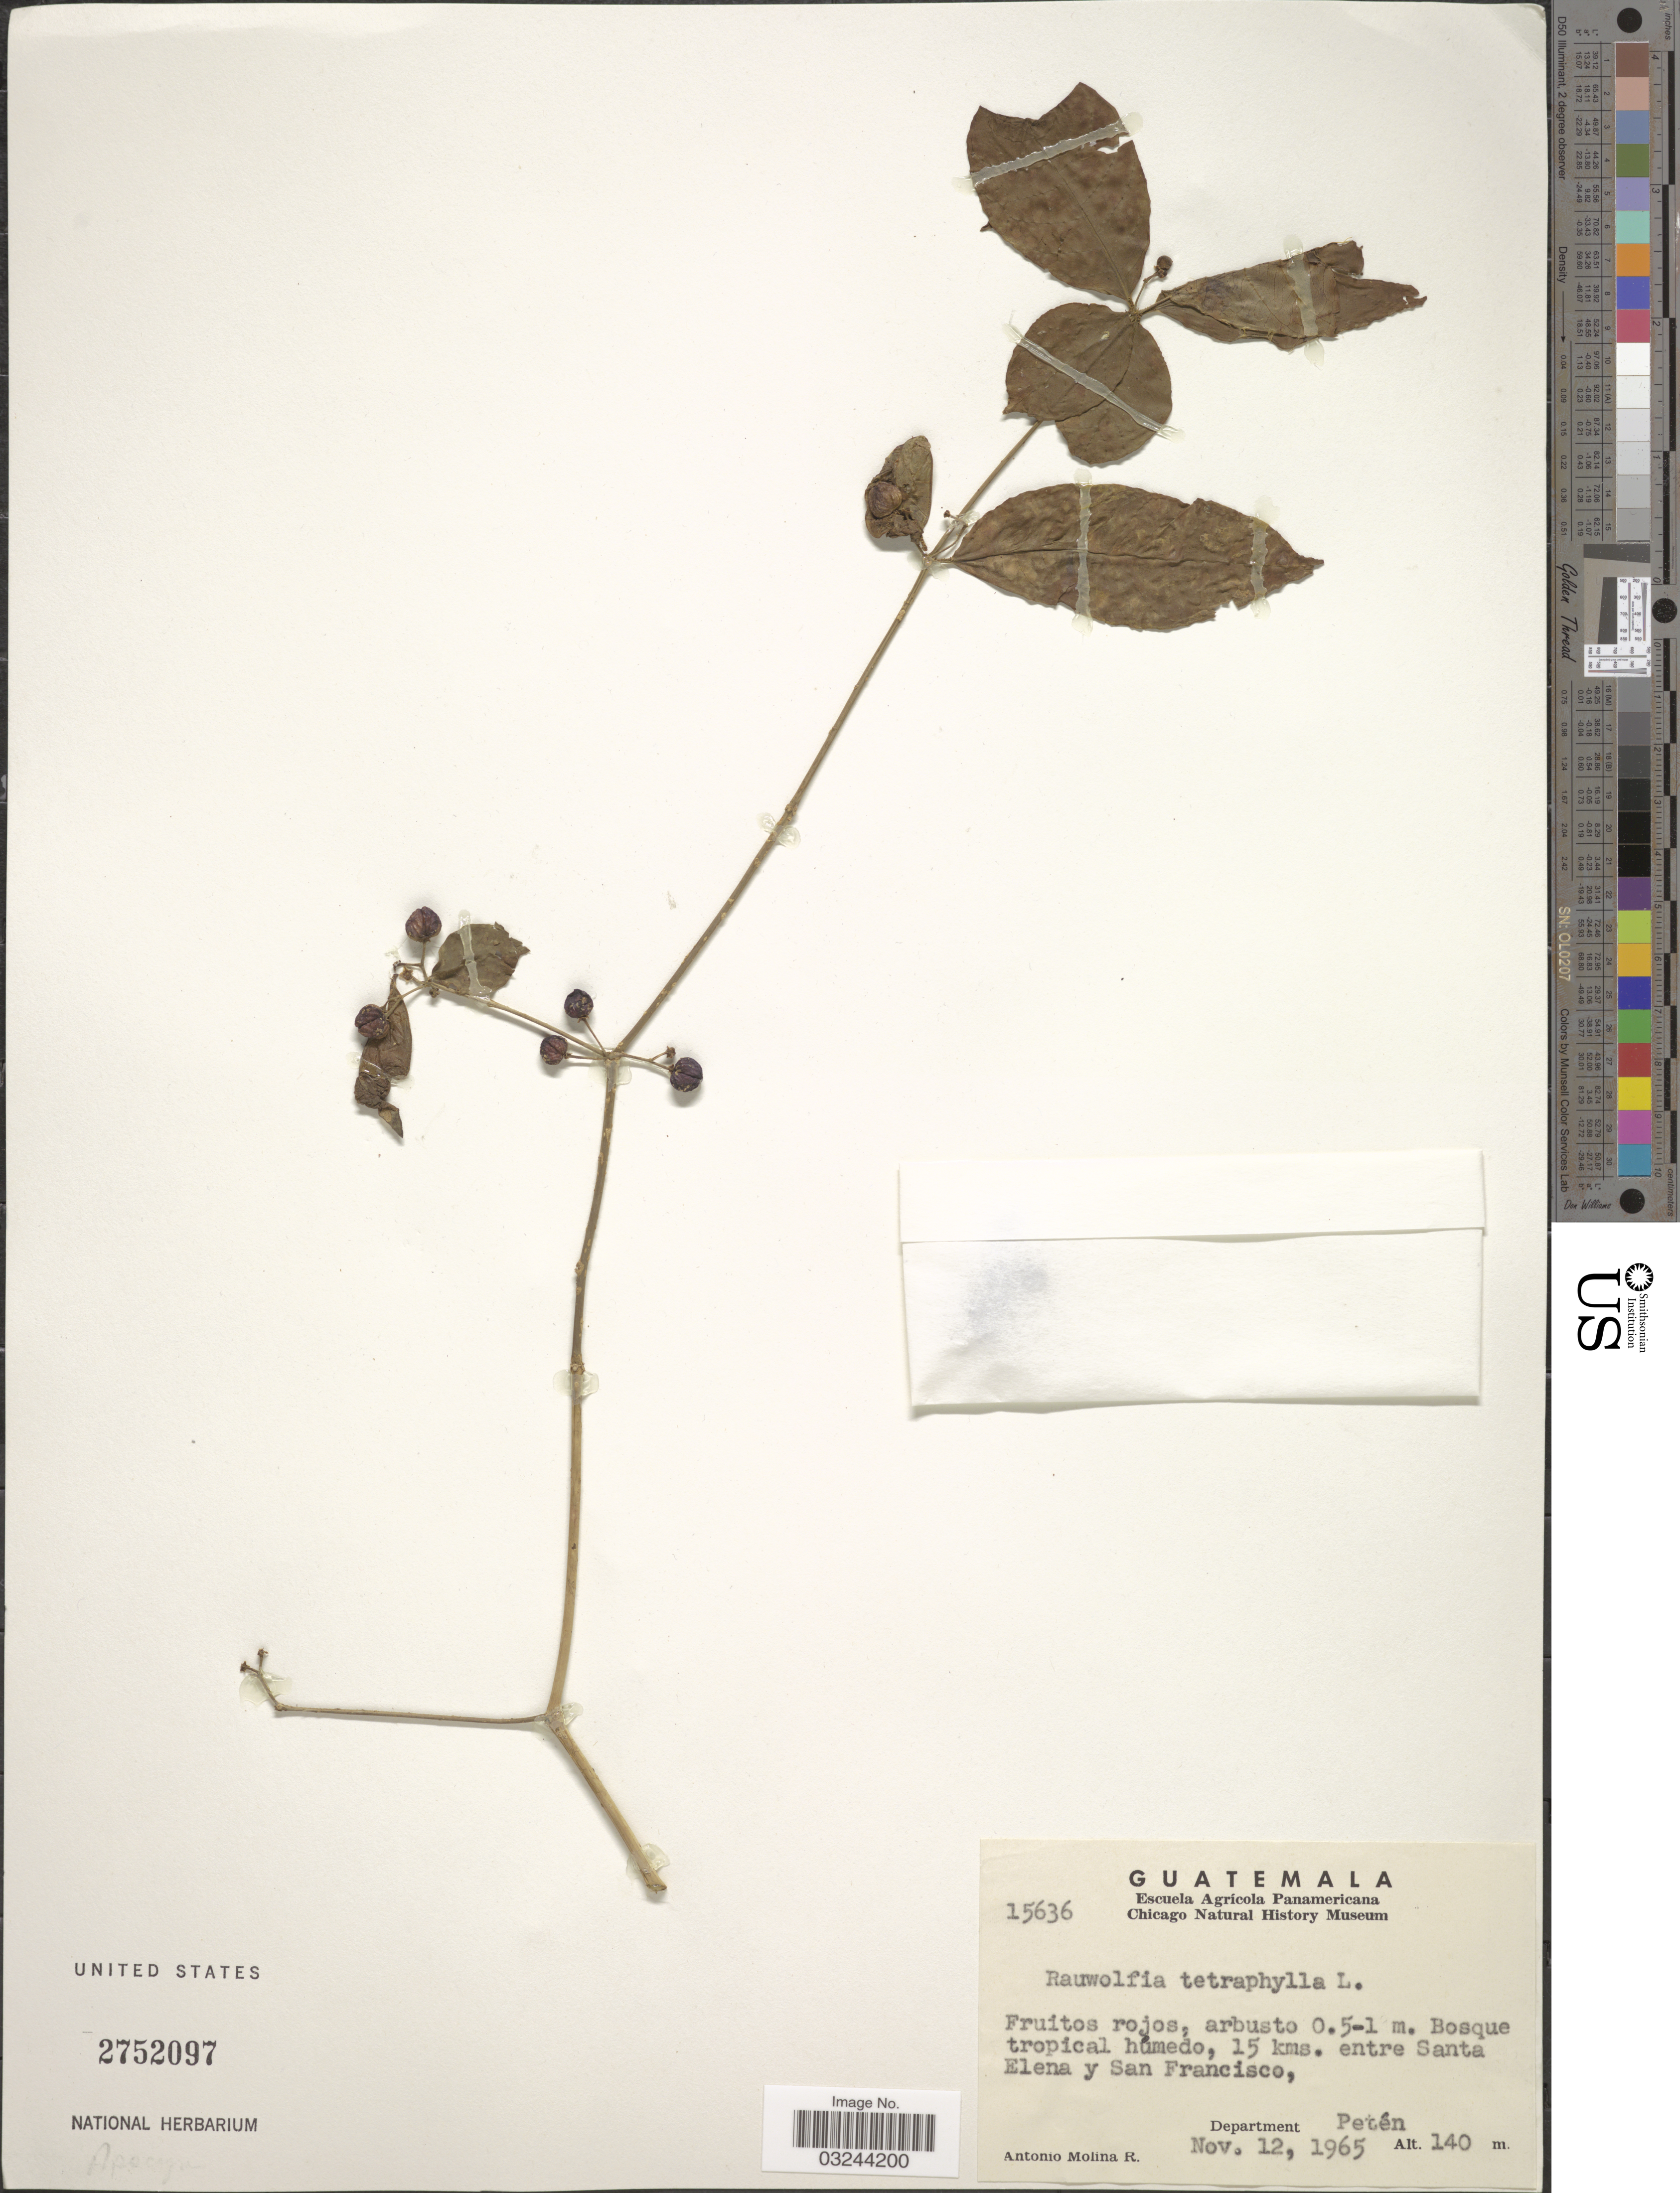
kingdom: Plantae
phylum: Tracheophyta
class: Magnoliopsida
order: Gentianales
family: Apocynaceae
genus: Rauvolfia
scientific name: Rauvolfia tetraphylla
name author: L.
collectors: A. Molina R.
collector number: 15636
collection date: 1965-11-12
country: Guatemala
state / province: El Petén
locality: Bosque tropical húmedo, 15 kms. entre Santa Elena y San Francisco, Department Petén.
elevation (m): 140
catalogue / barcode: US 2752097